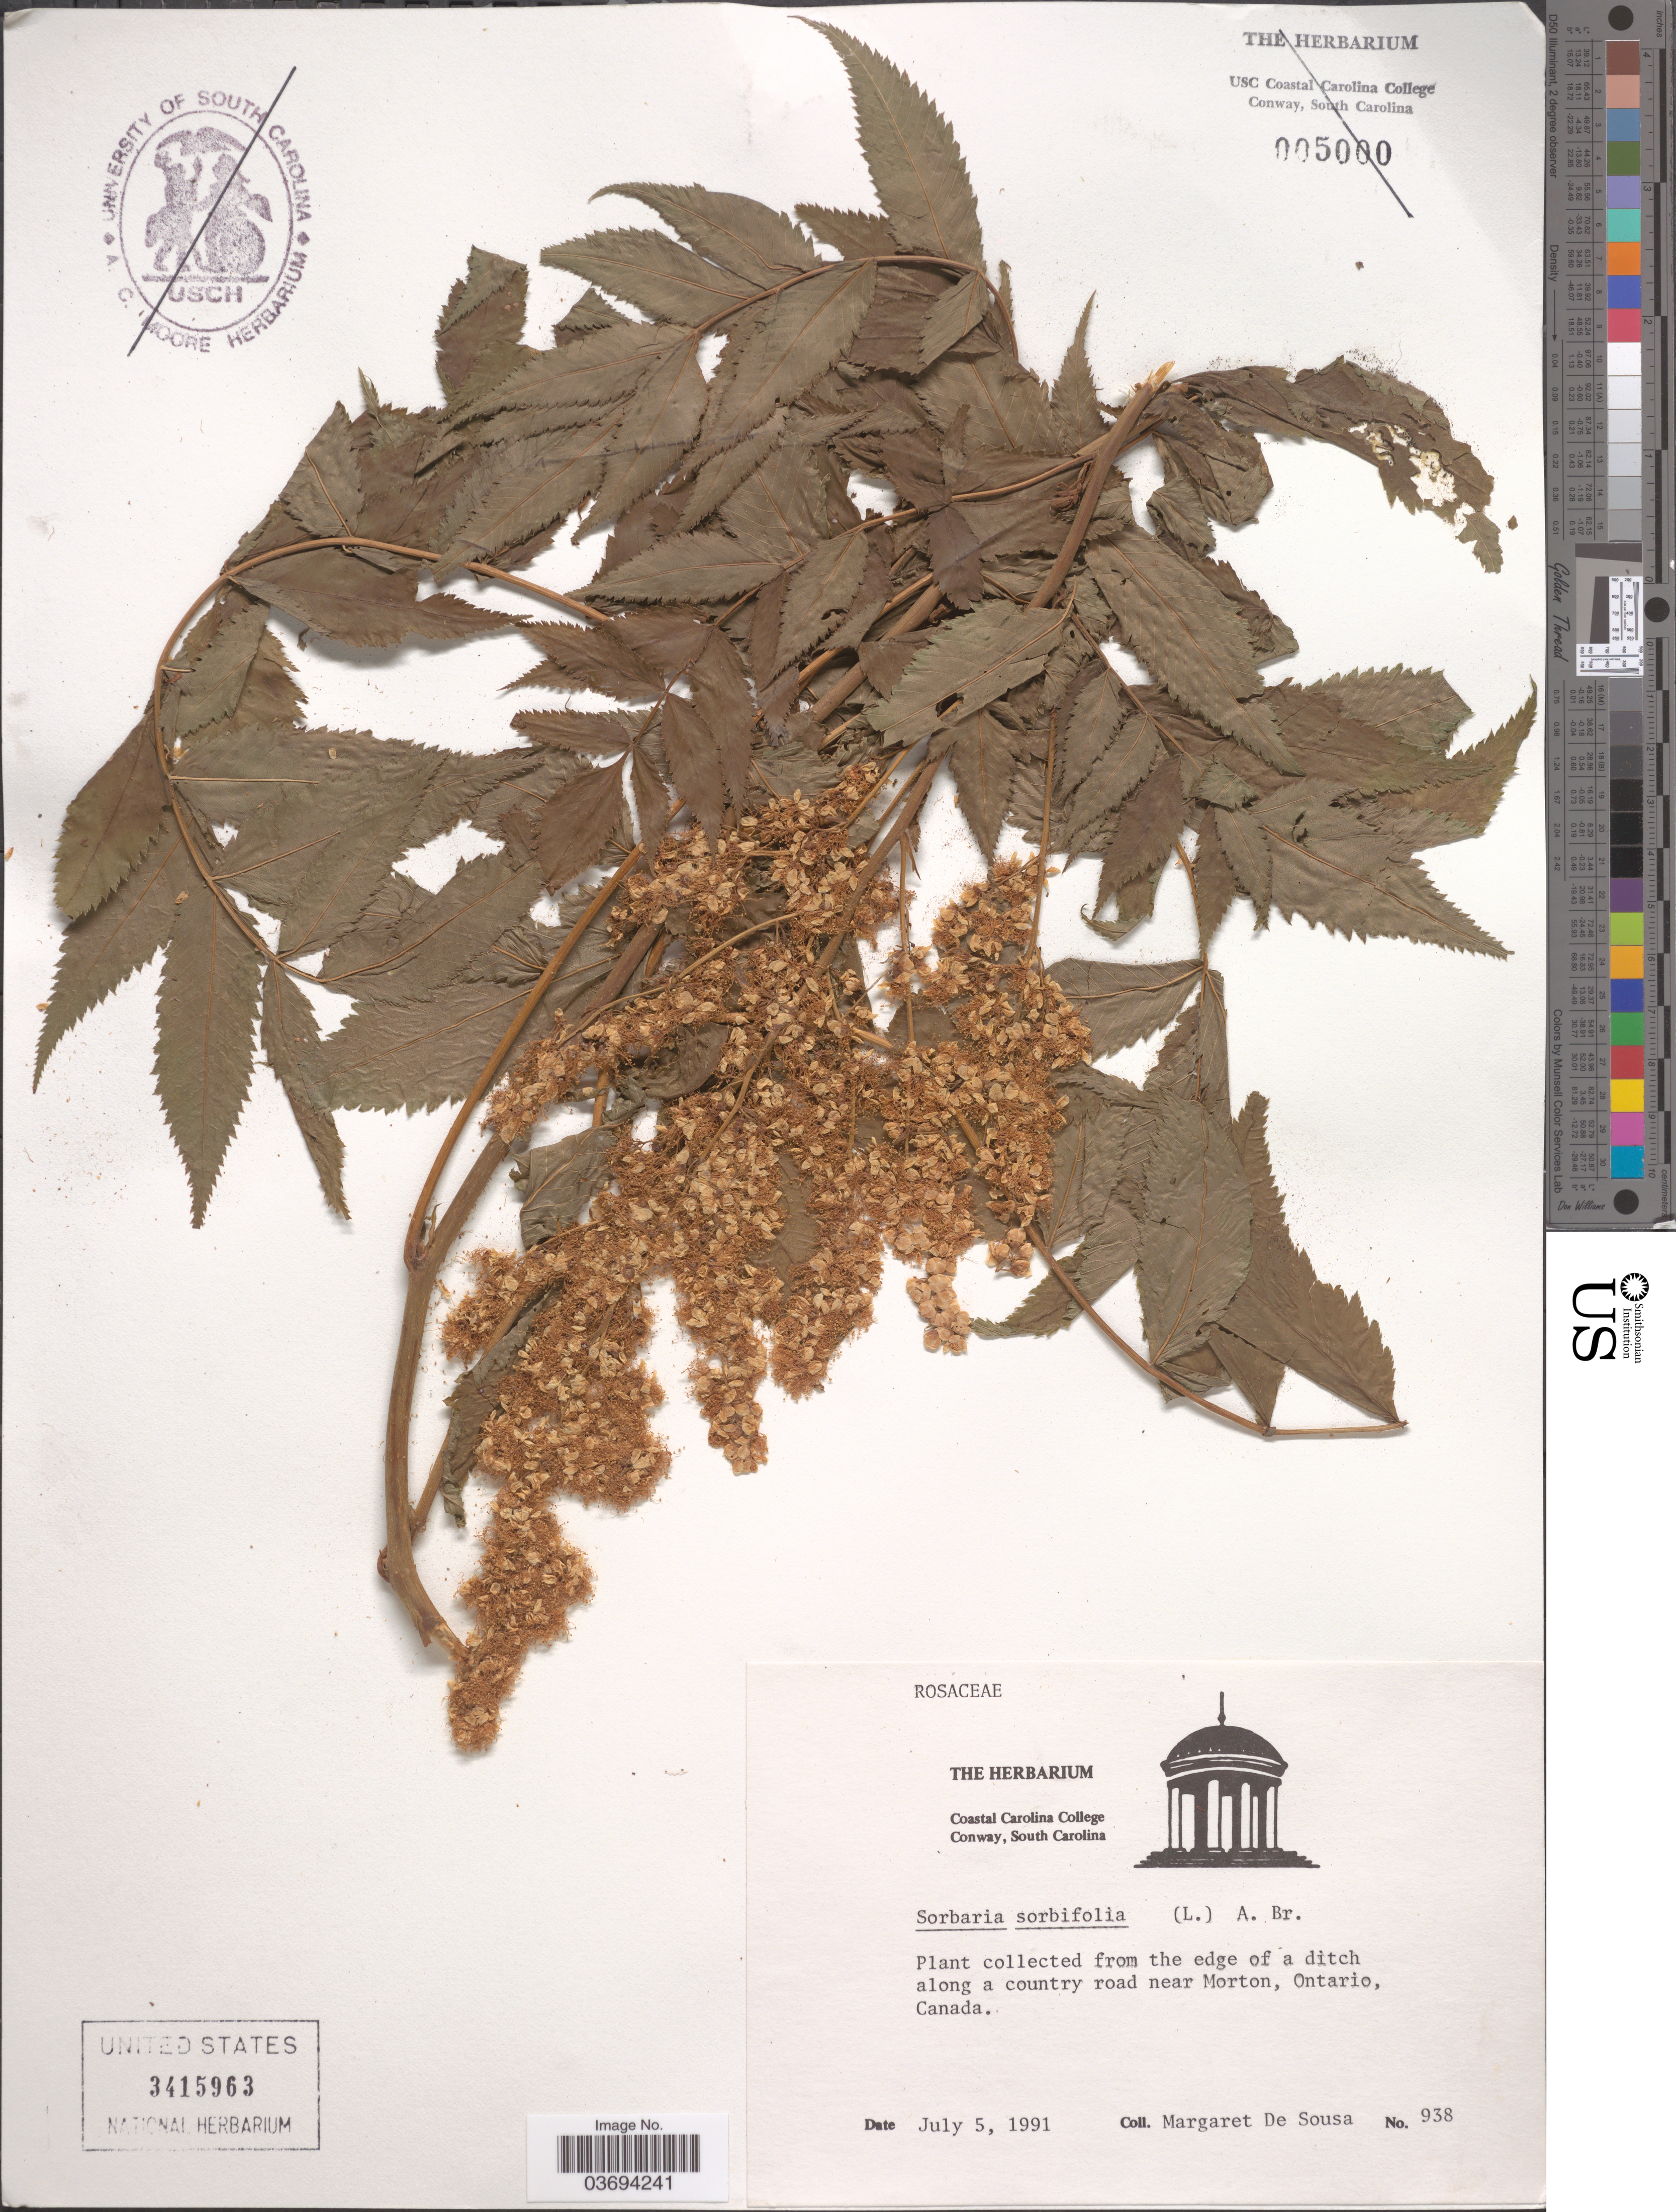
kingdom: Plantae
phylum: Tracheophyta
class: Magnoliopsida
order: Rosales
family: Rosaceae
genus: Sorbaria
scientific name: Sorbaria sorbifolia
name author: (L.) A. Braun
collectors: M. de Sousa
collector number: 938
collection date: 1991-07-05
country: Canada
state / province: Ontario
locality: Conway. From the edge of a ditch along a country road near Morton.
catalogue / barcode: US 3415963